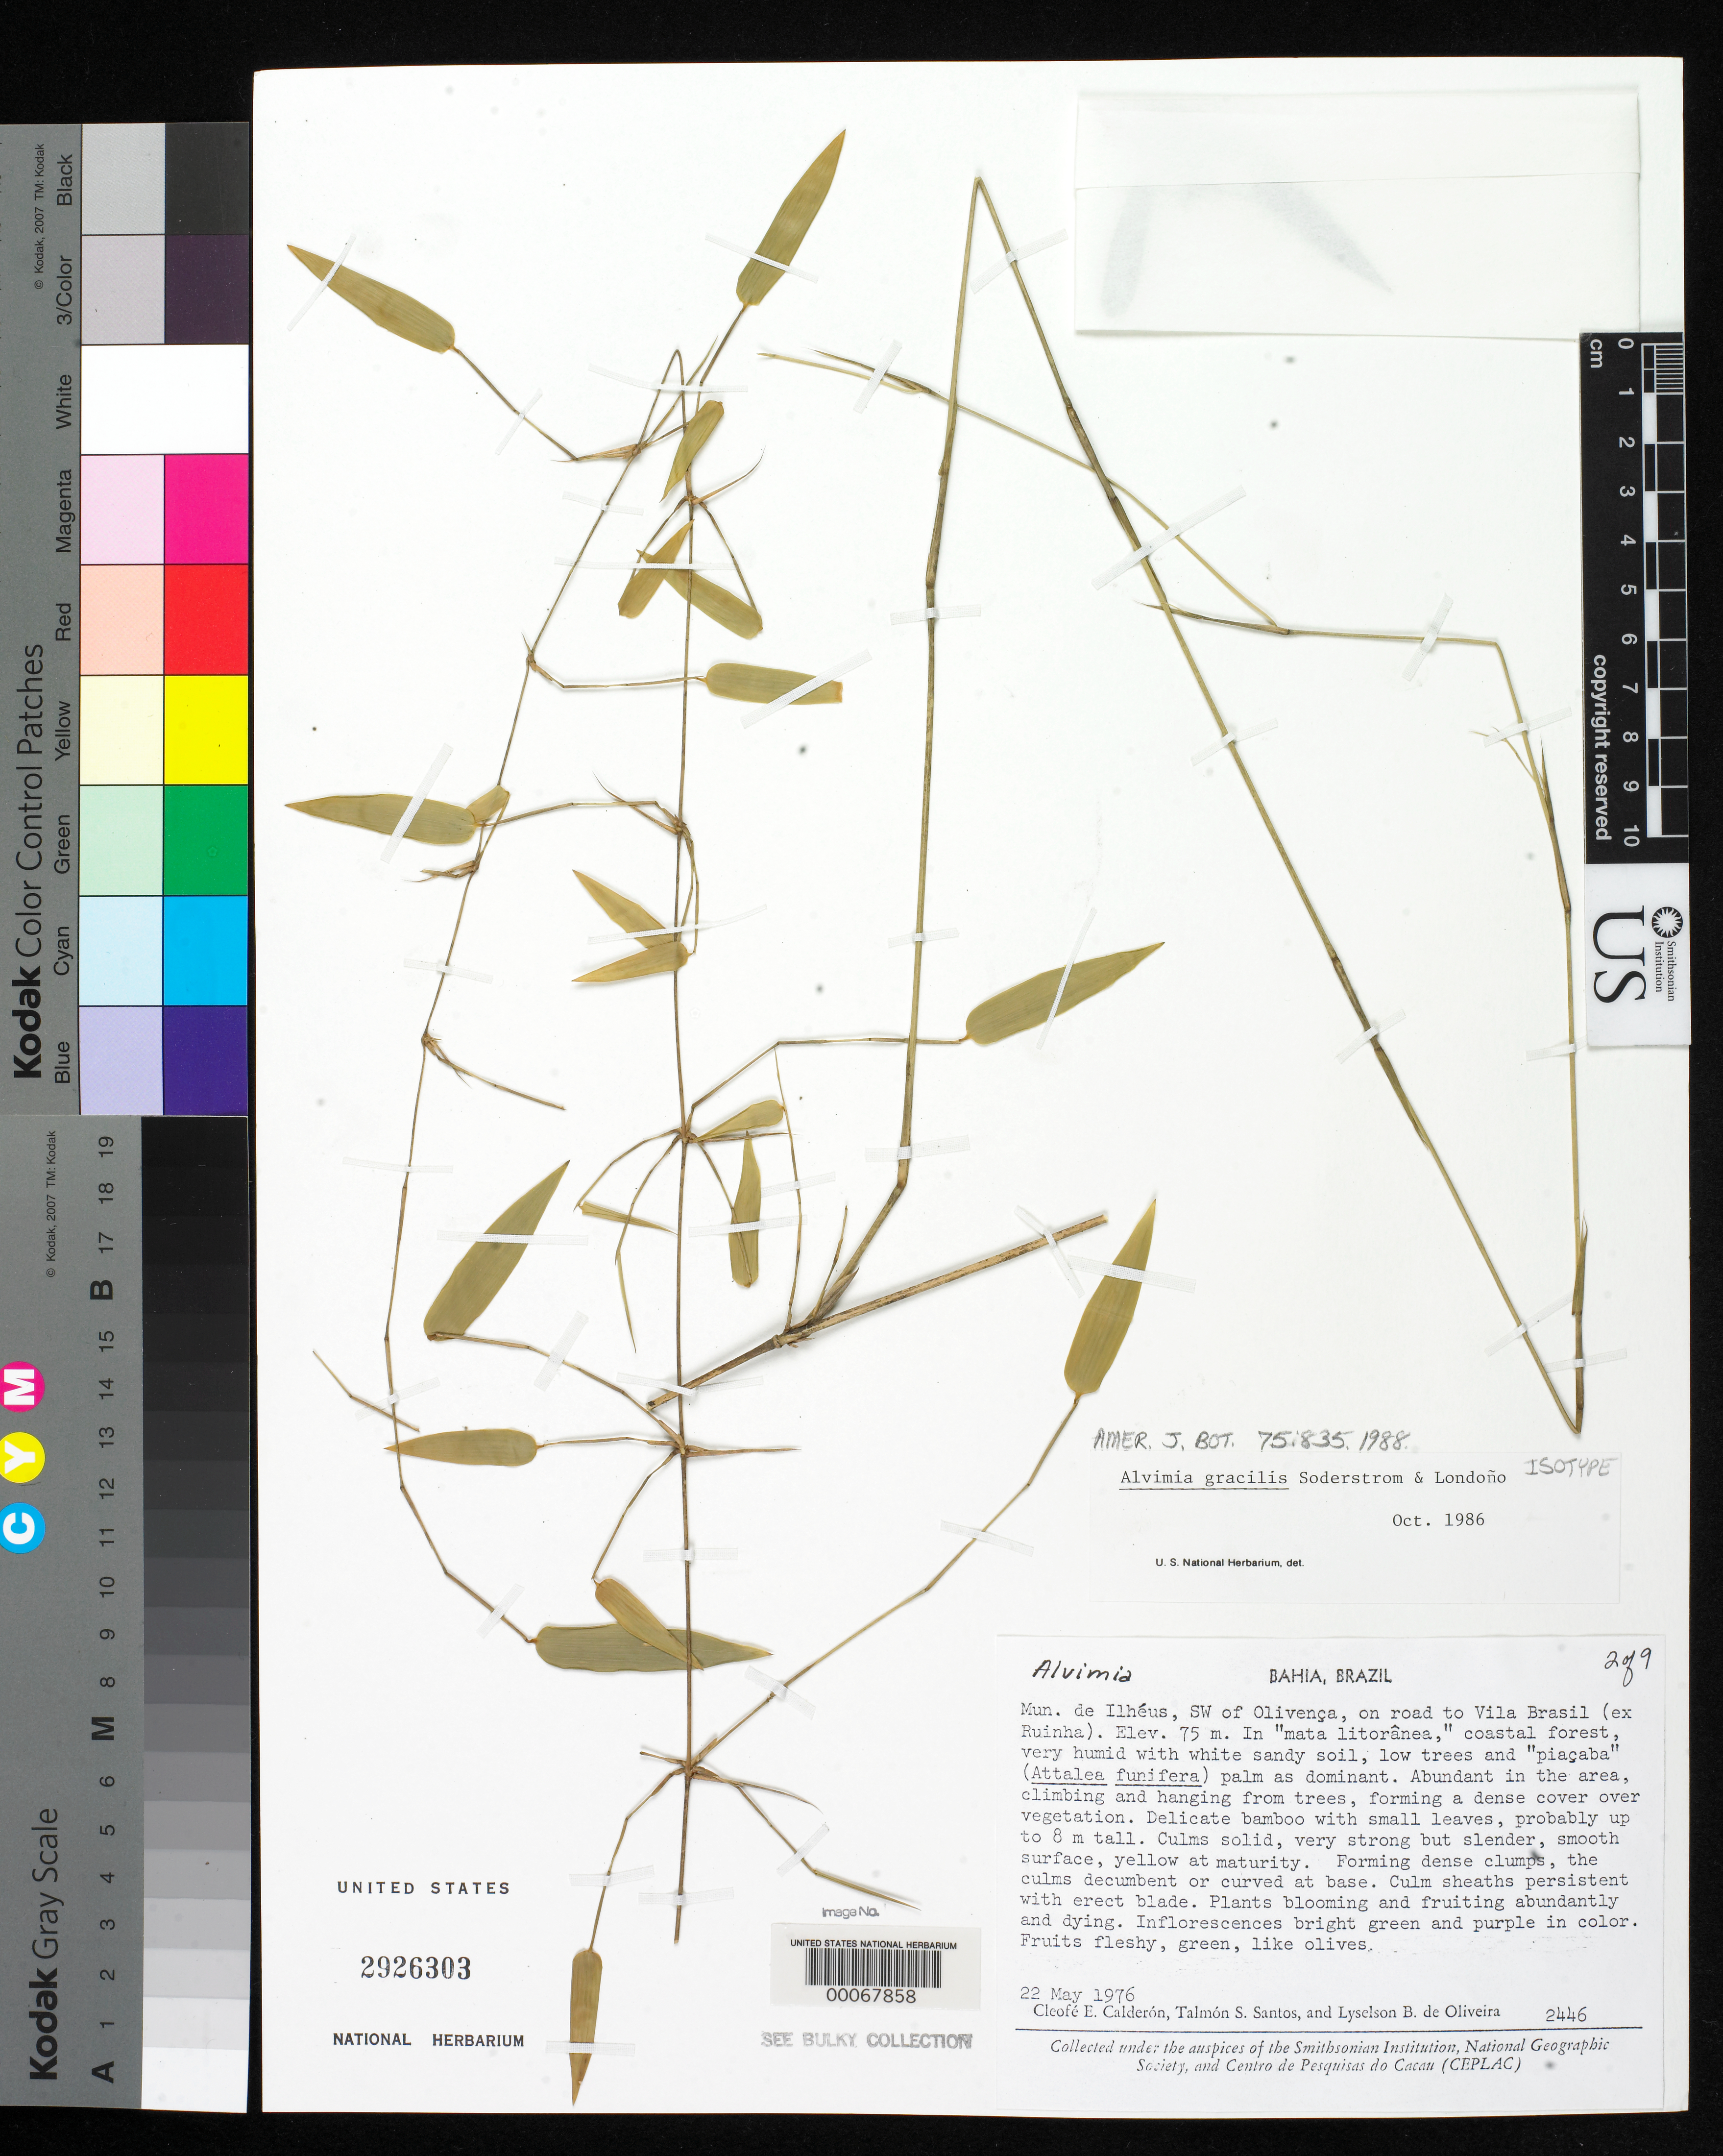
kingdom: Plantae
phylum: Tracheophyta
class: Liliopsida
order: Poales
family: Poaceae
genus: Alvimia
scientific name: Alvimia gracilis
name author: Soderstr. & Londoño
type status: Isotype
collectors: C. E. Calderón, T. S. Santos & L. de Oliveira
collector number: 2446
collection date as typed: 22 May 1976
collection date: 1976-05-22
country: Brazil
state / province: Bahia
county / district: Ilhéus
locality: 16 km SW of Olivenca on road to Vila Brasil.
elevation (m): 75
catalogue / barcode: US 2926303